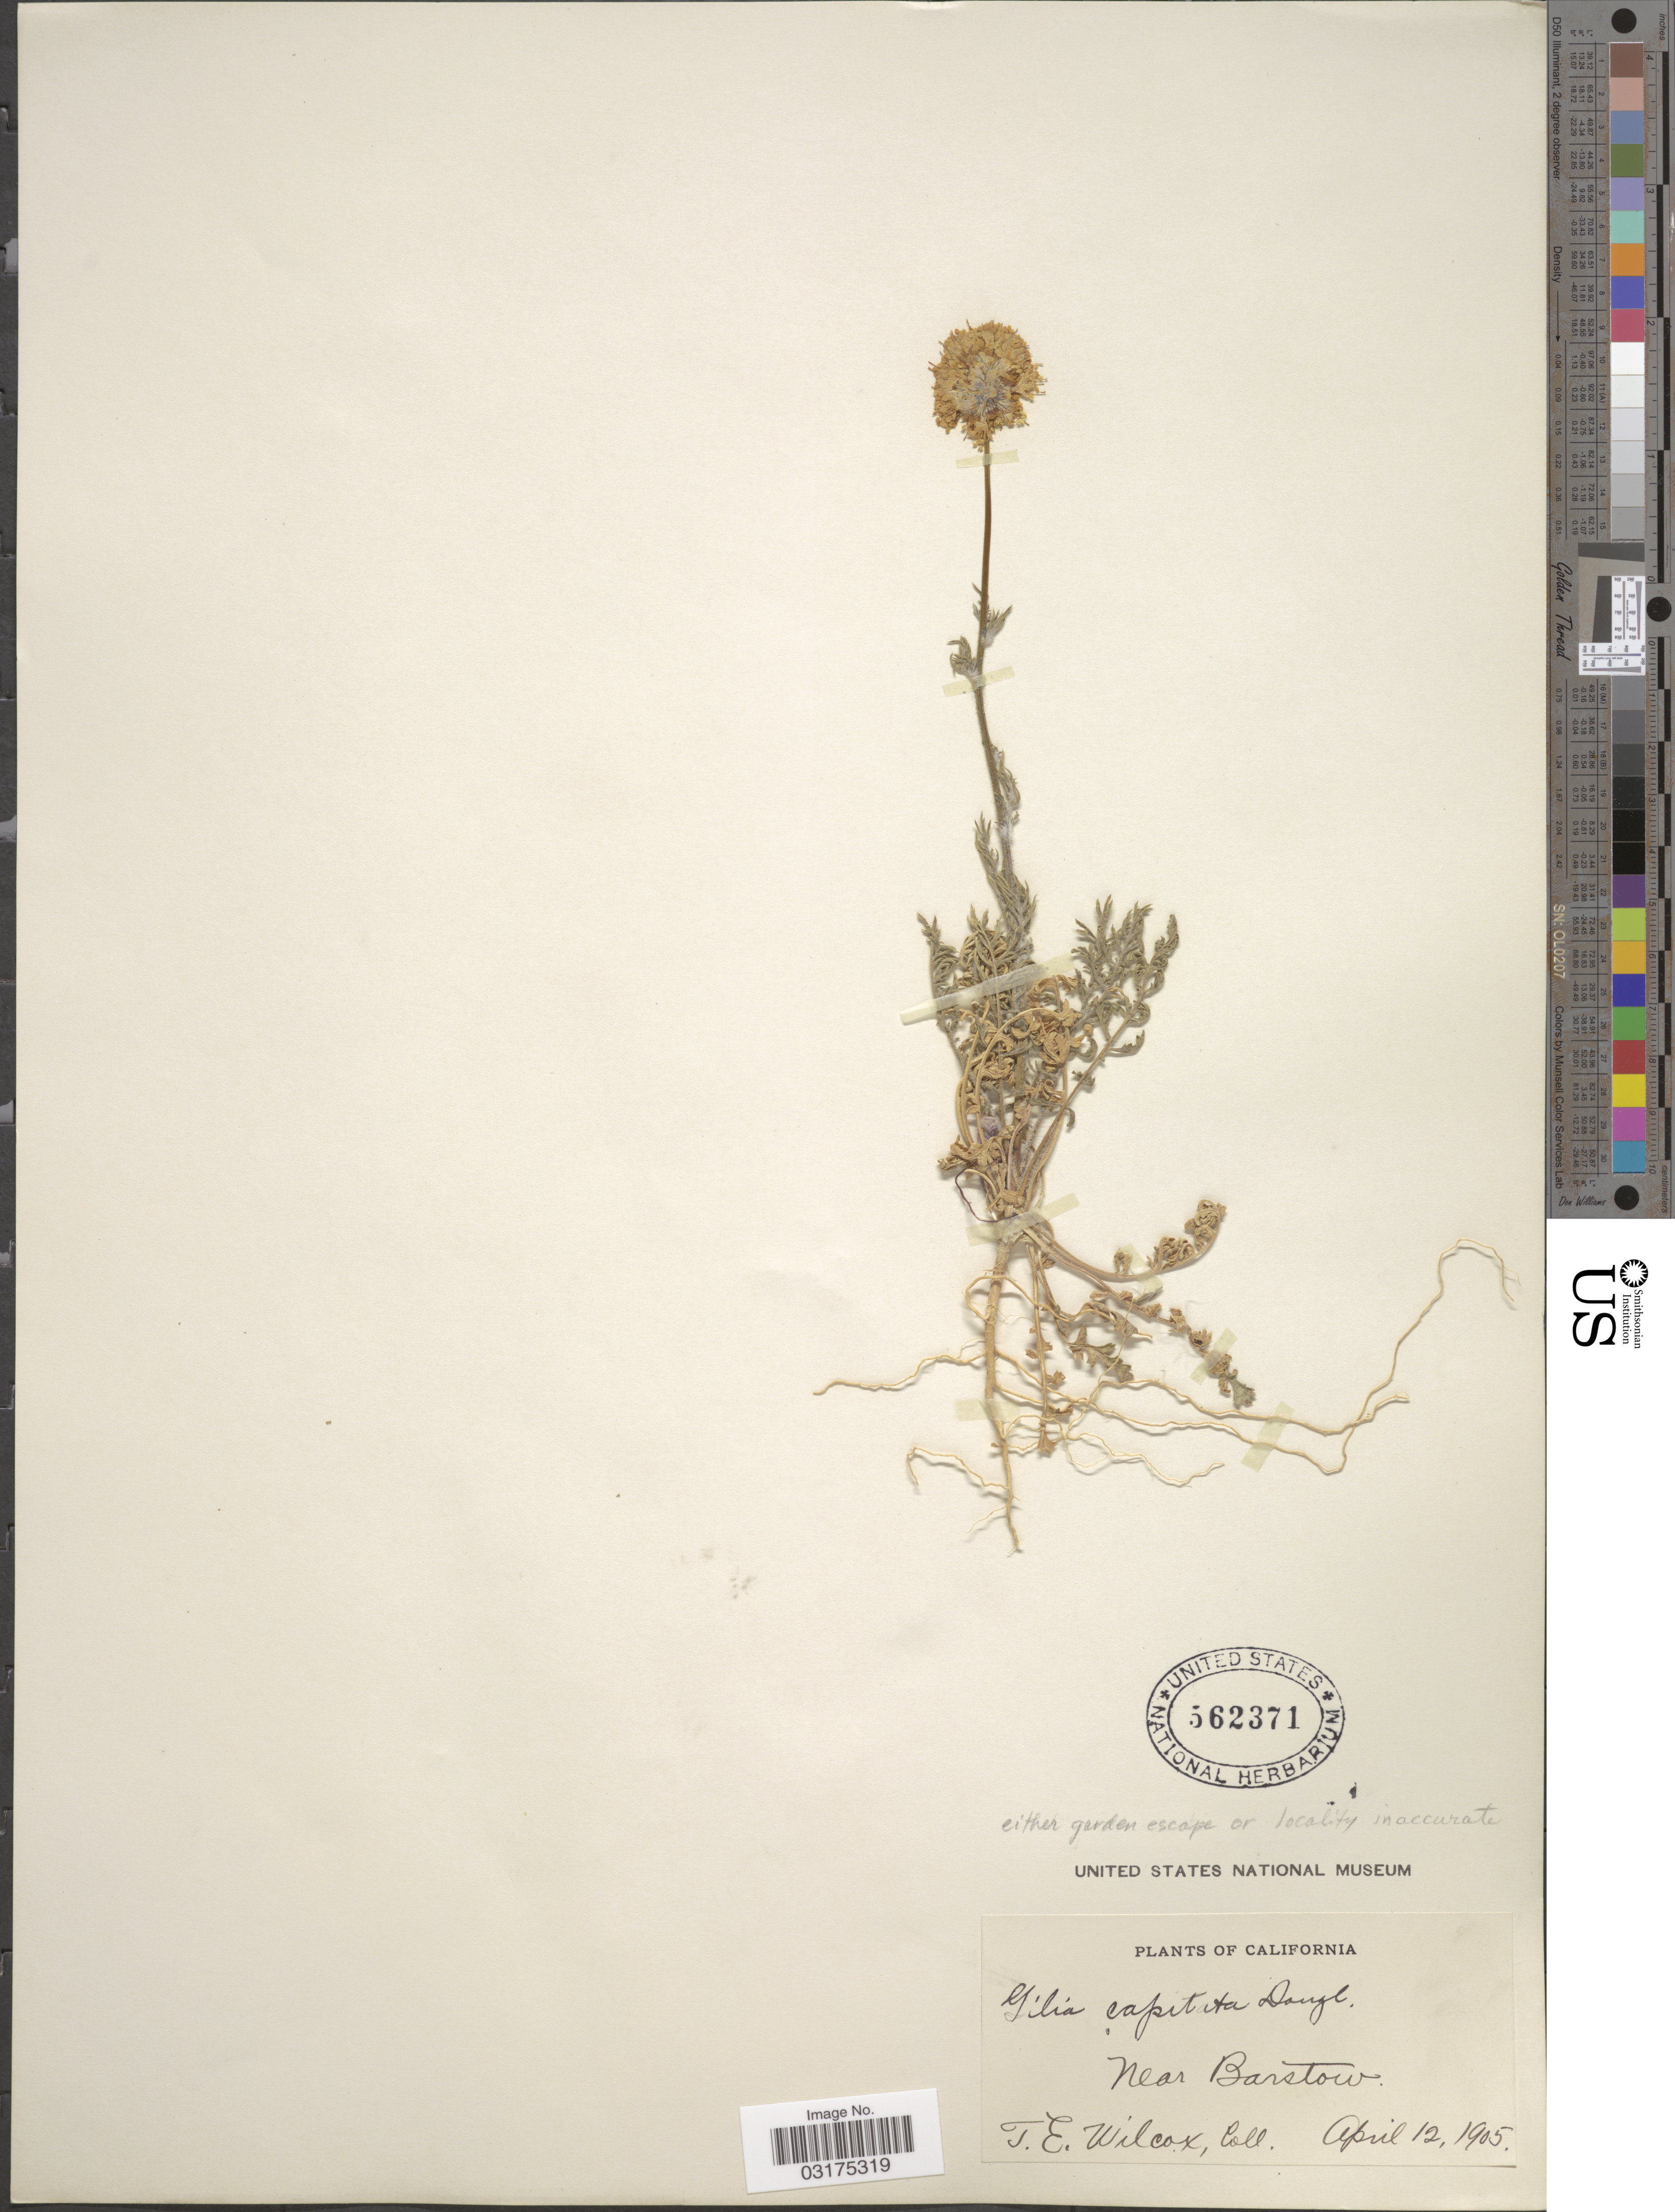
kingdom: Plantae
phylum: Tracheophyta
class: Magnoliopsida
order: Ericales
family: Polemoniaceae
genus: Gilia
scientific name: Gilia capitata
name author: Sims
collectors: T. E. Wilcox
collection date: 1905-04-12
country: United States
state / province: California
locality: Near Barstow.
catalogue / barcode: US 562371